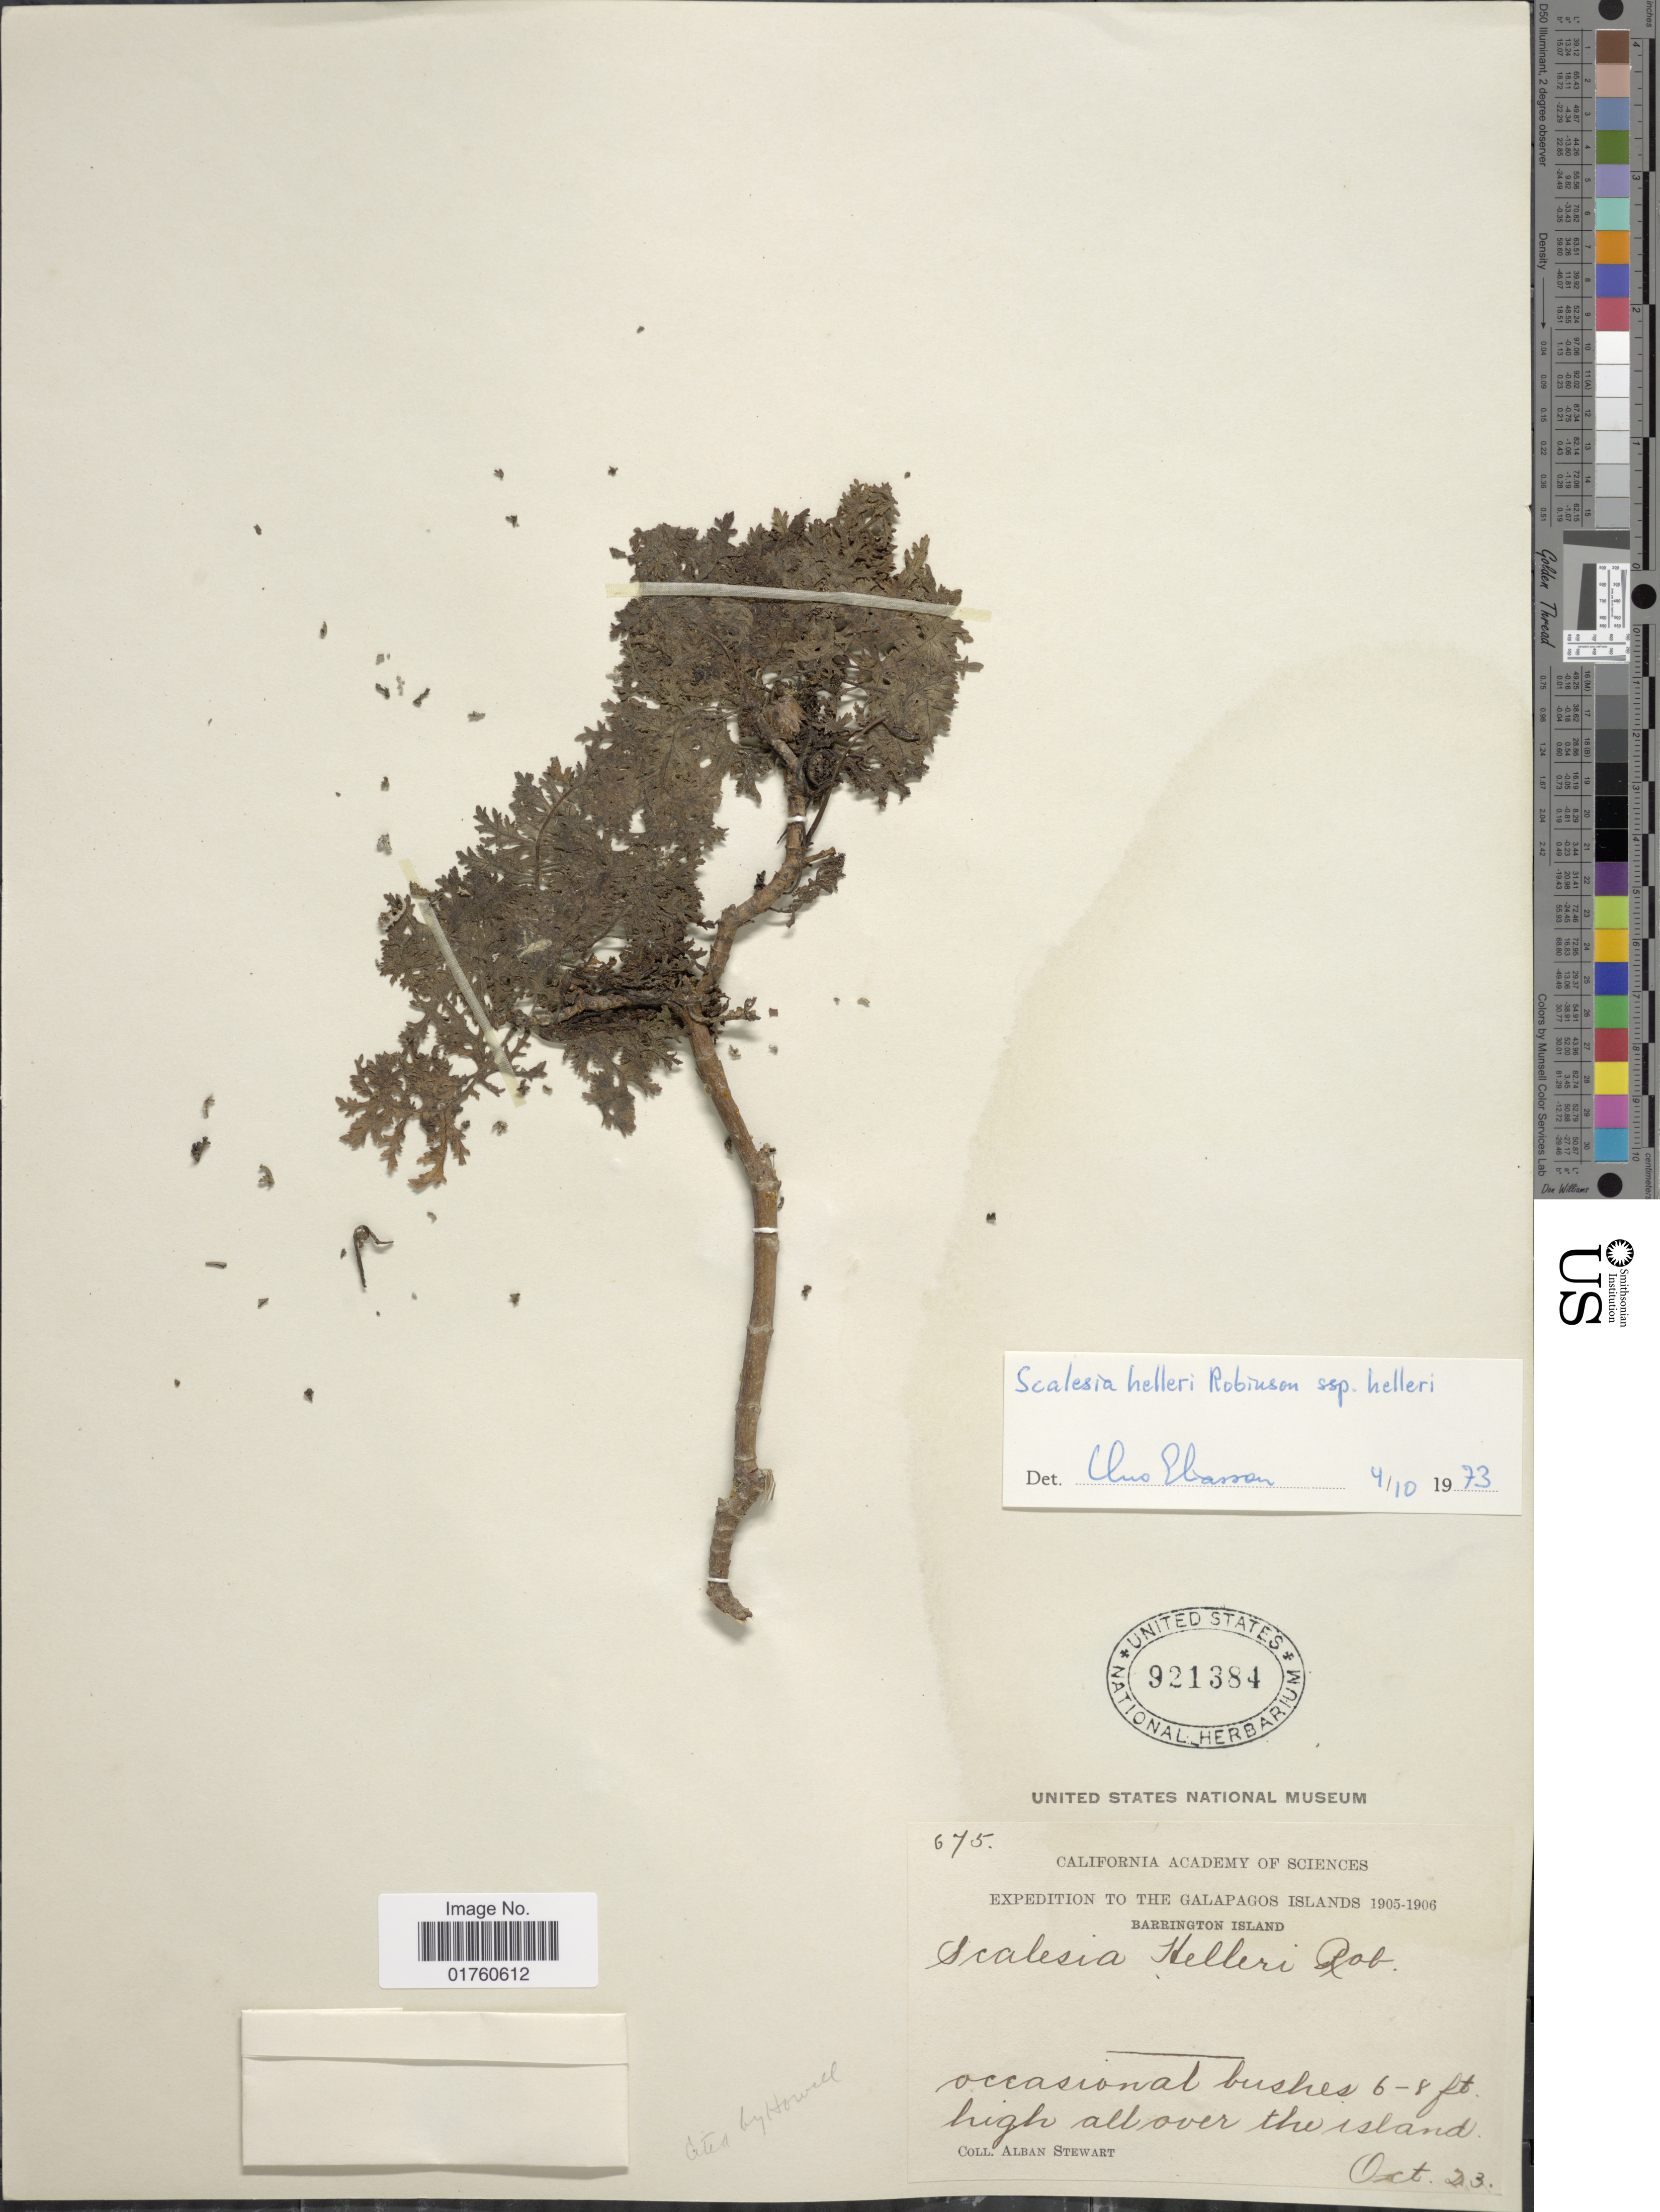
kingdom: Plantae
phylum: Tracheophyta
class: Magnoliopsida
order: Asterales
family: Asteraceae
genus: Scalesia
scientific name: Scalesia helleri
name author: B.L. Rob.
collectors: A. Stewart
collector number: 675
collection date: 1905-10-23/1906-10-23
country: Ecuador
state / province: Colón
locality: The Galapagos Islands, Barrington Island, occasional bushes 6-8 ft high all over the island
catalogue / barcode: US 921384